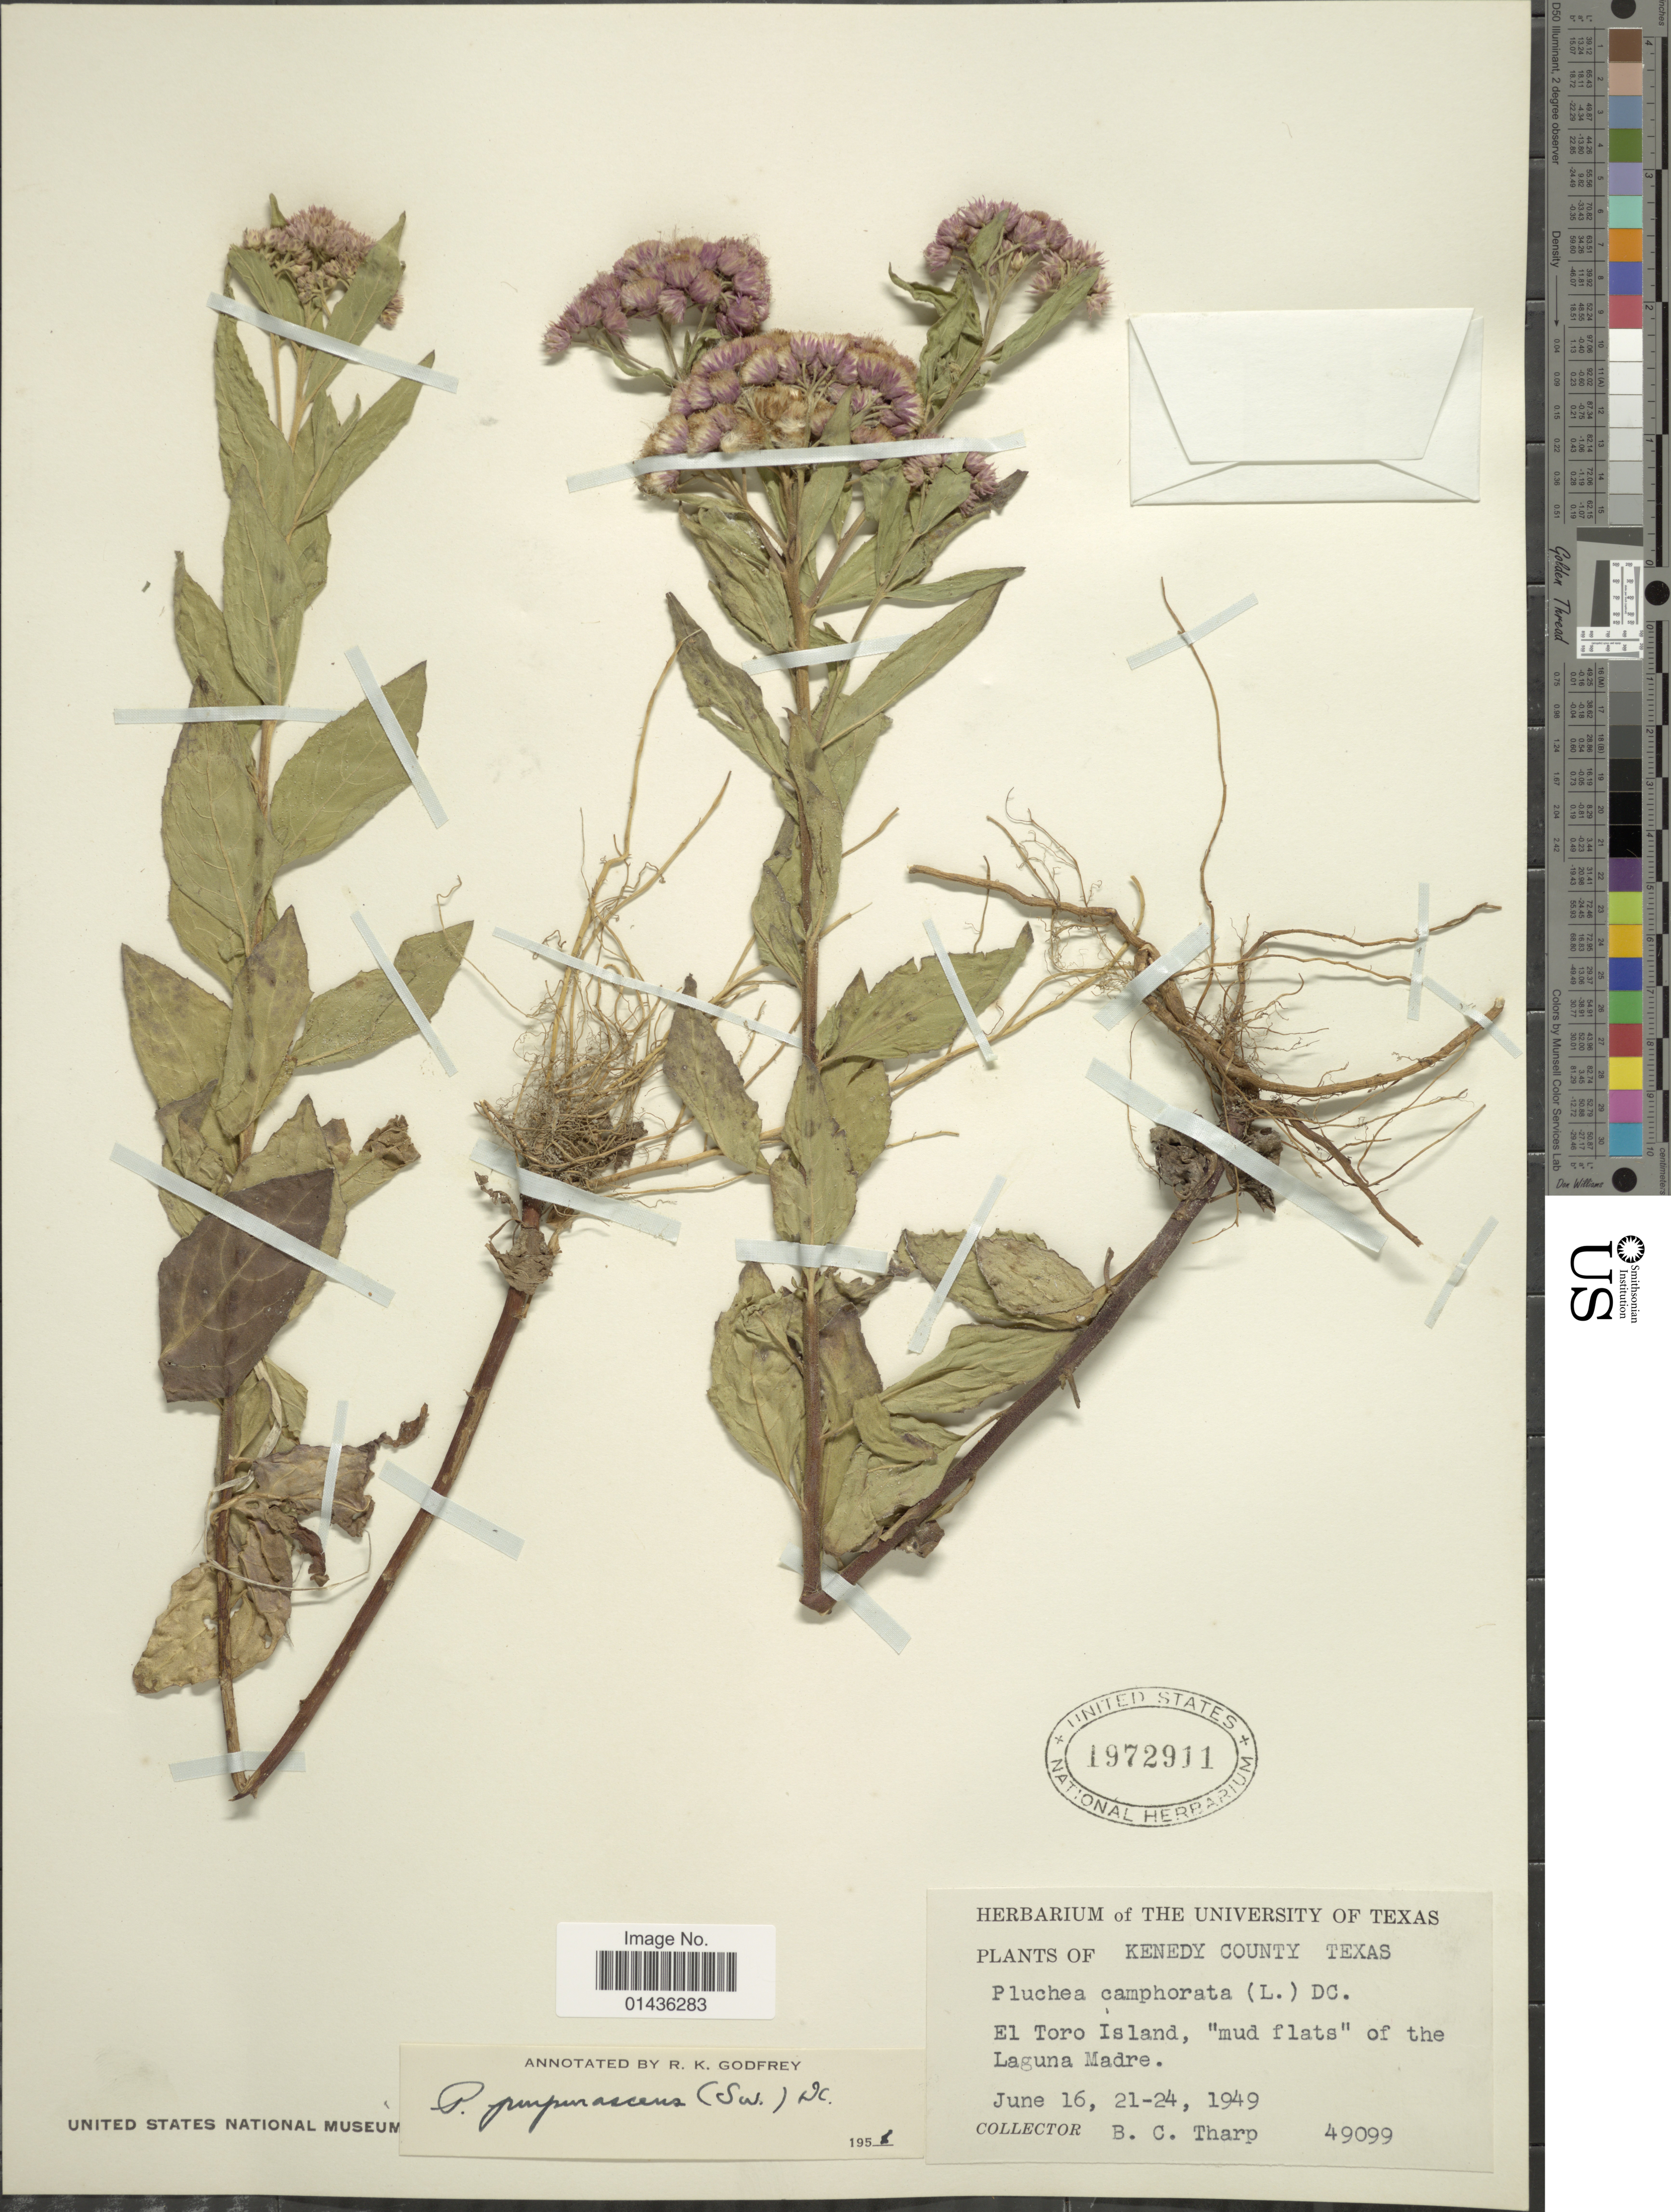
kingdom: Plantae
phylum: Tracheophyta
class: Magnoliopsida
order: Asterales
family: Asteraceae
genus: Pluchea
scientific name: Pluchea odorata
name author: (L.) Cass.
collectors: B. C. Tharp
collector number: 49099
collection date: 1949-06-16/1949-06-24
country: United States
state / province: Texas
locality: Kenedy County, El Toro Island, mud flats of the Laguna Madre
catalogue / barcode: US 1972911